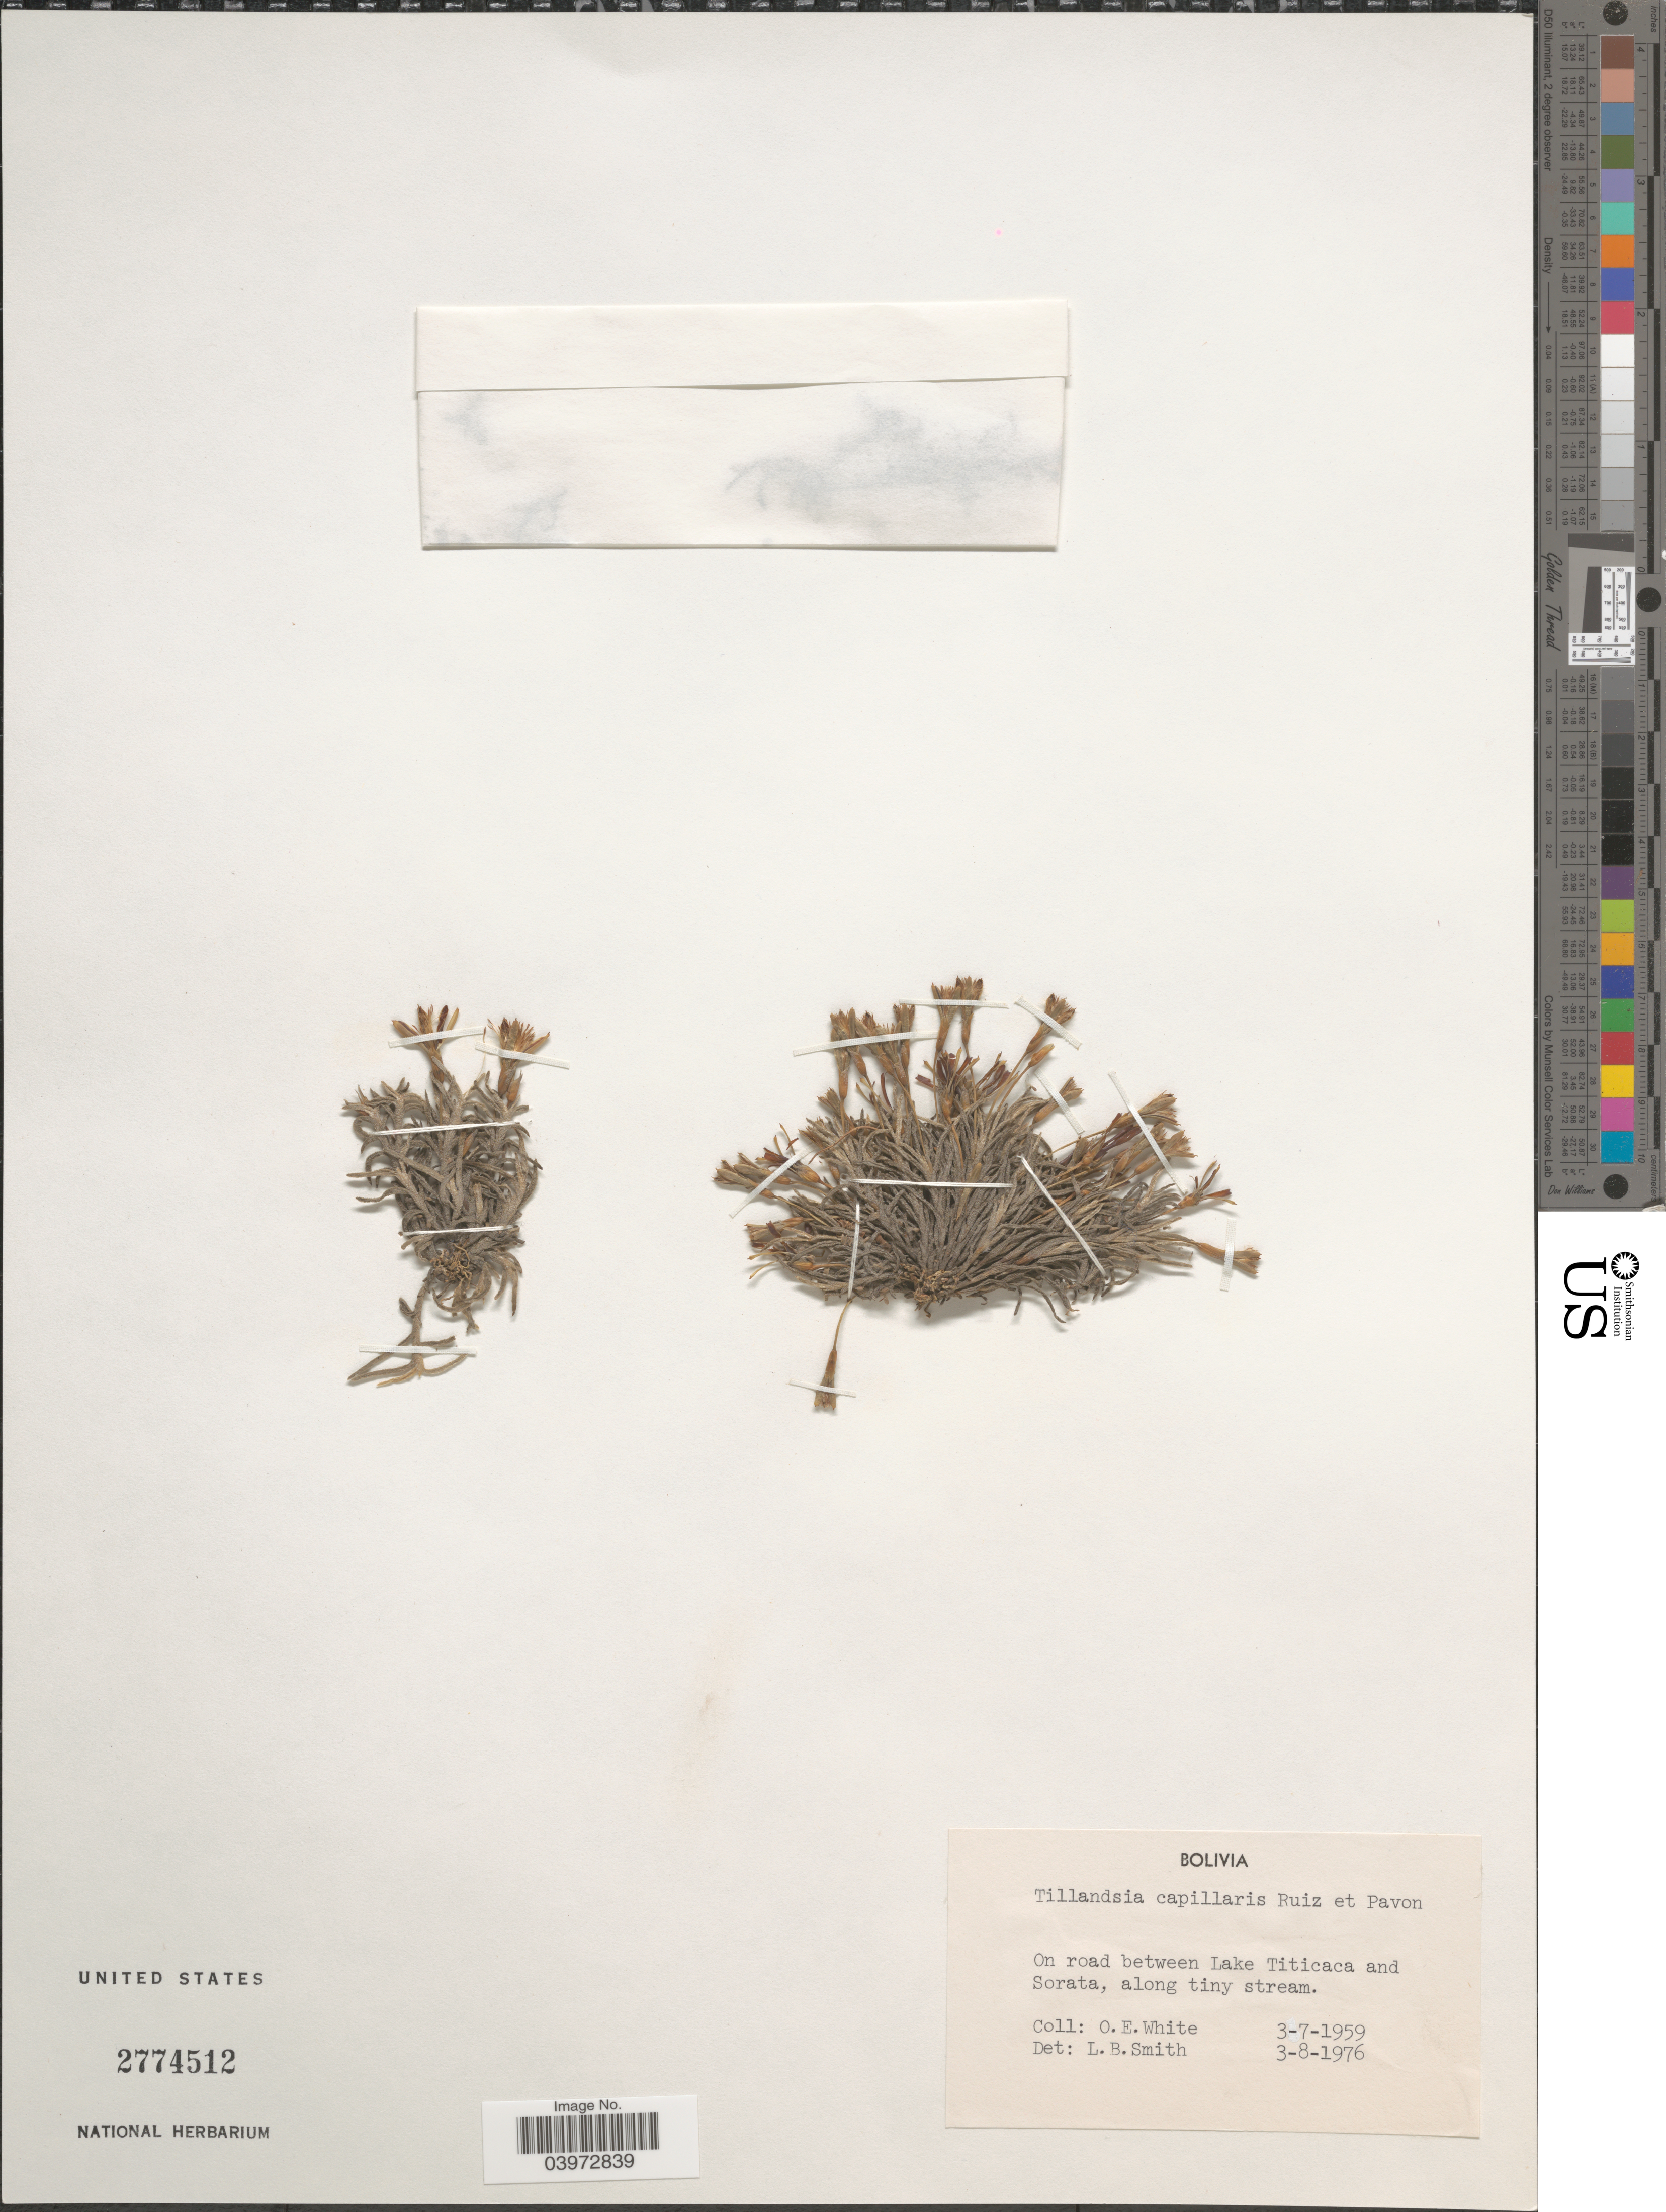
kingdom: Plantae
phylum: Tracheophyta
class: Liliopsida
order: Poales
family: Bromeliaceae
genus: Tillandsia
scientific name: Tillandsia capillaris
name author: Ruiz & Pav.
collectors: O. E. White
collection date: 1959-07-03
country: Bolivia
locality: On road between Lake Titicaca and Sorata.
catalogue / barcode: US 2774512